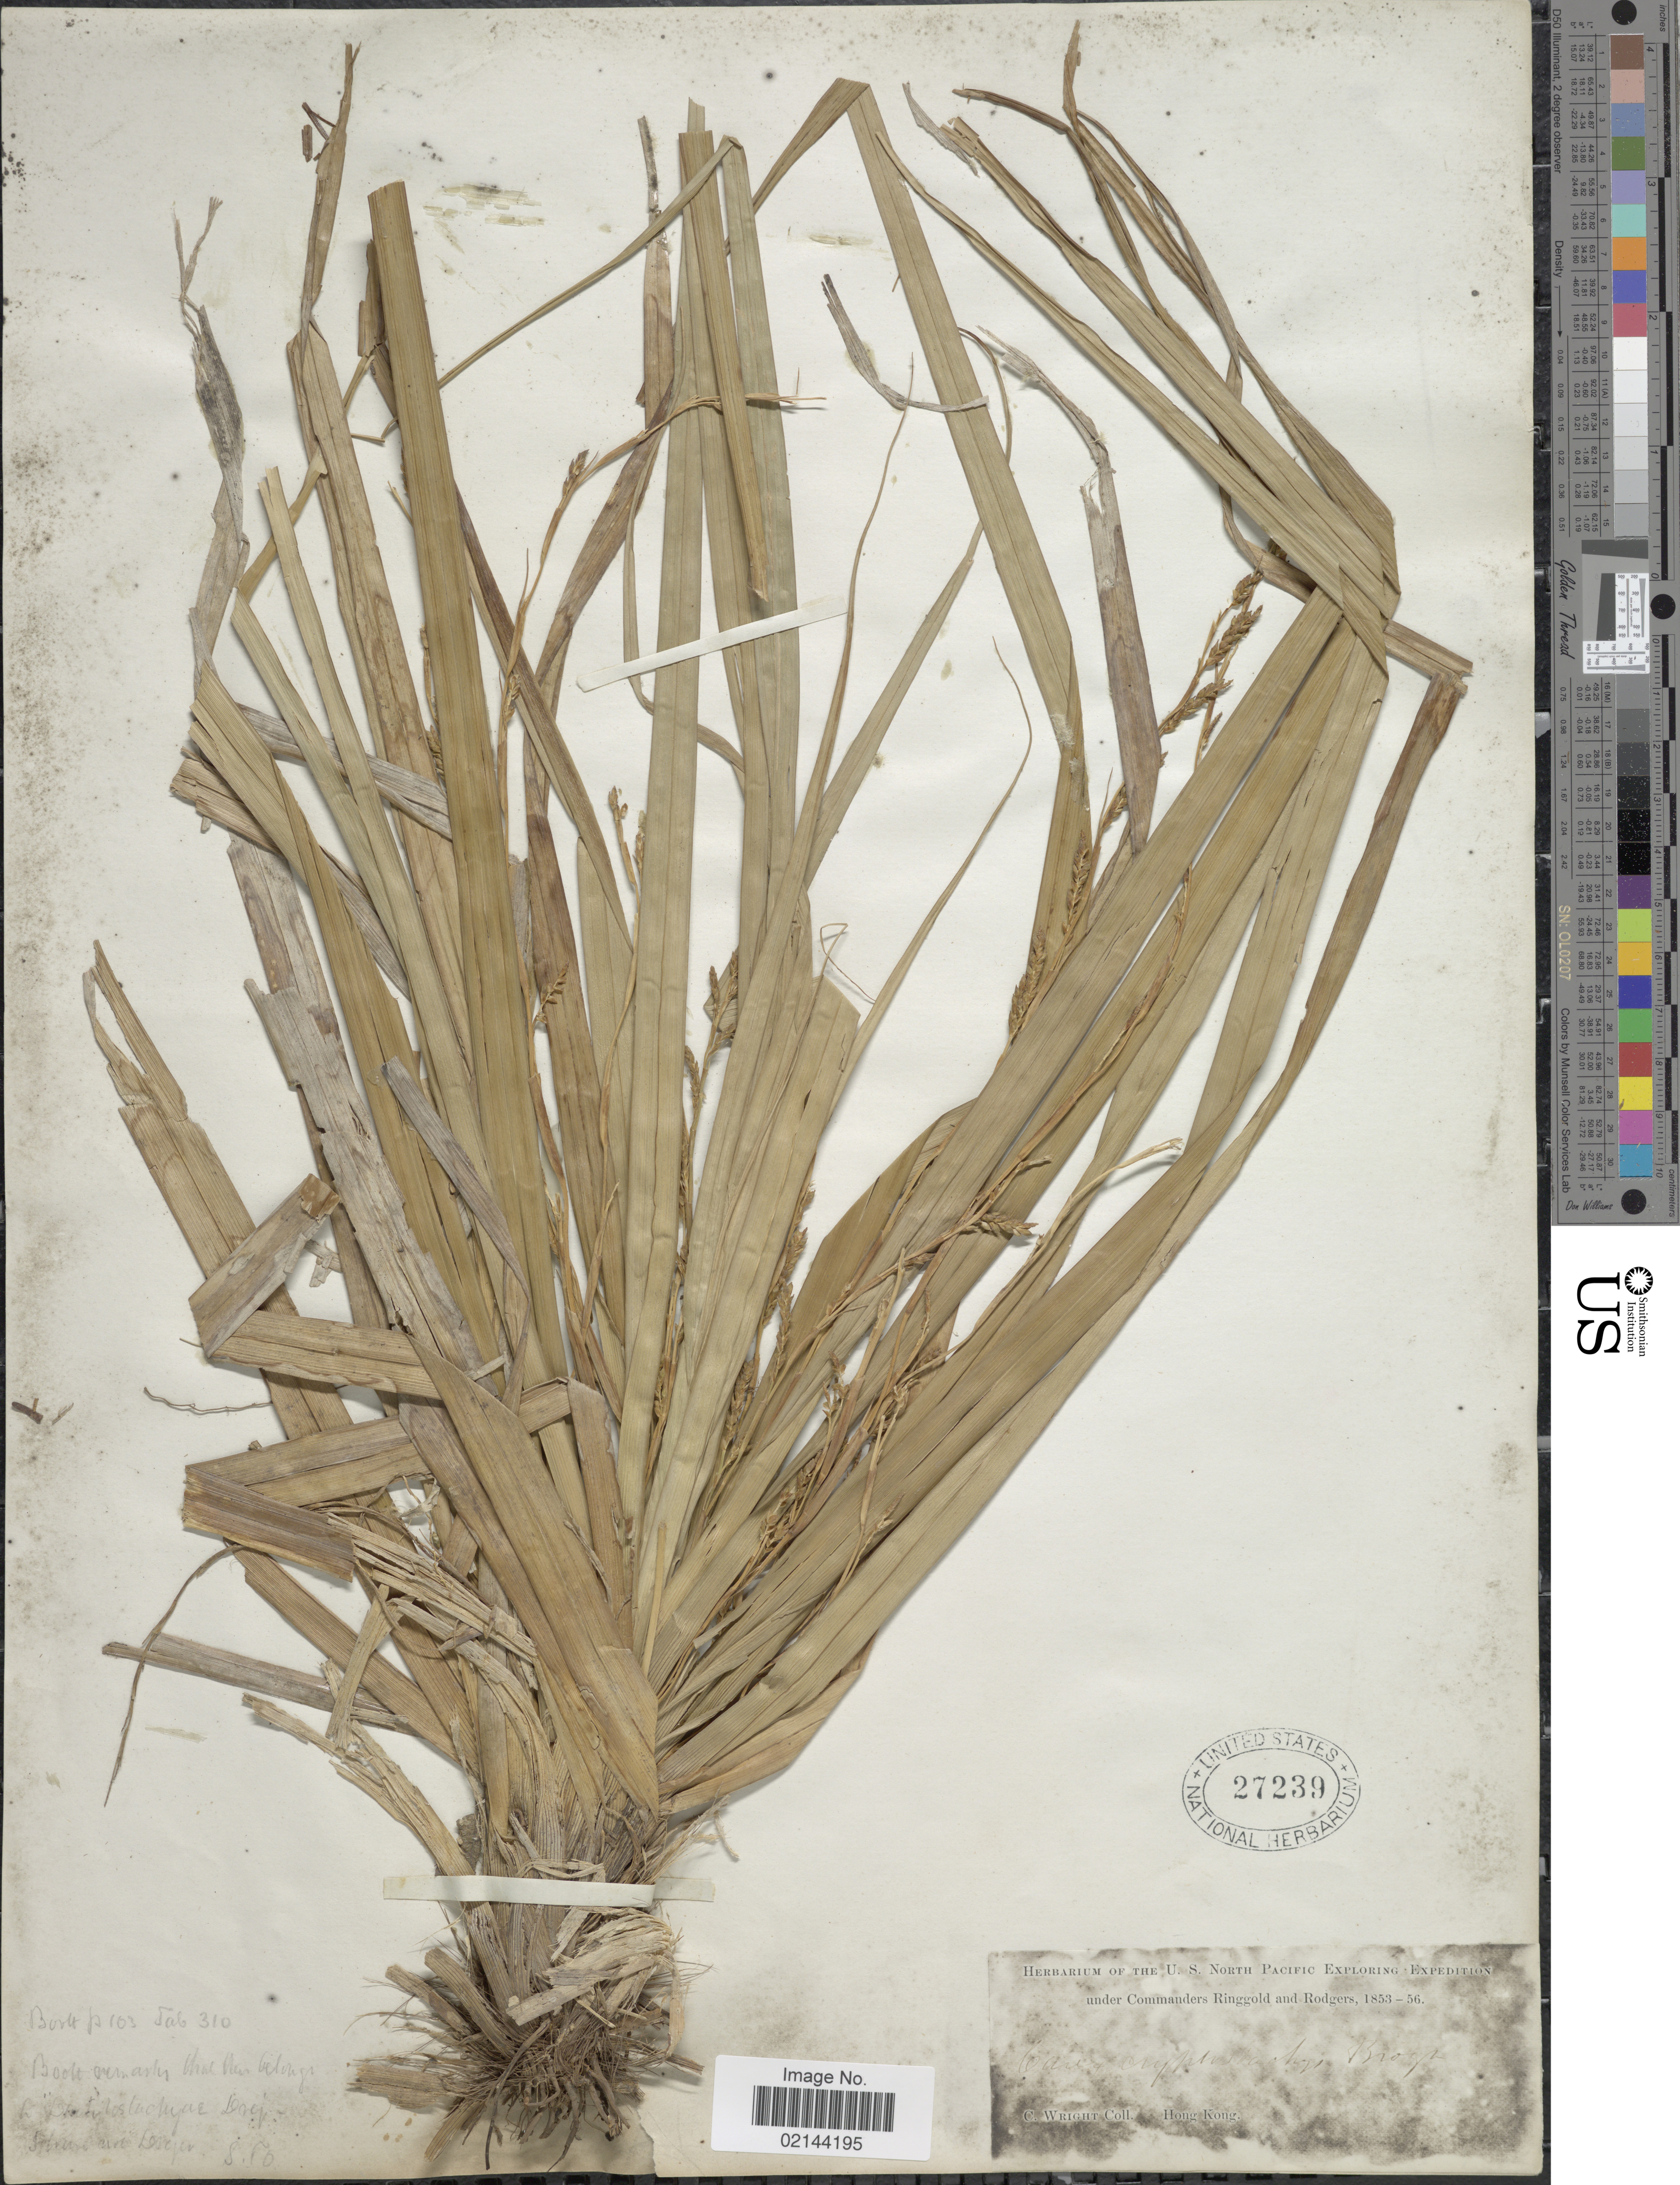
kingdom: Plantae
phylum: Tracheophyta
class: Liliopsida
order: Poales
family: Cyperaceae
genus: Carex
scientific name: Carex cryptostachys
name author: Brongn.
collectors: C. Wright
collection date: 1853/1856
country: China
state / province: Hong Kong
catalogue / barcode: US 27239